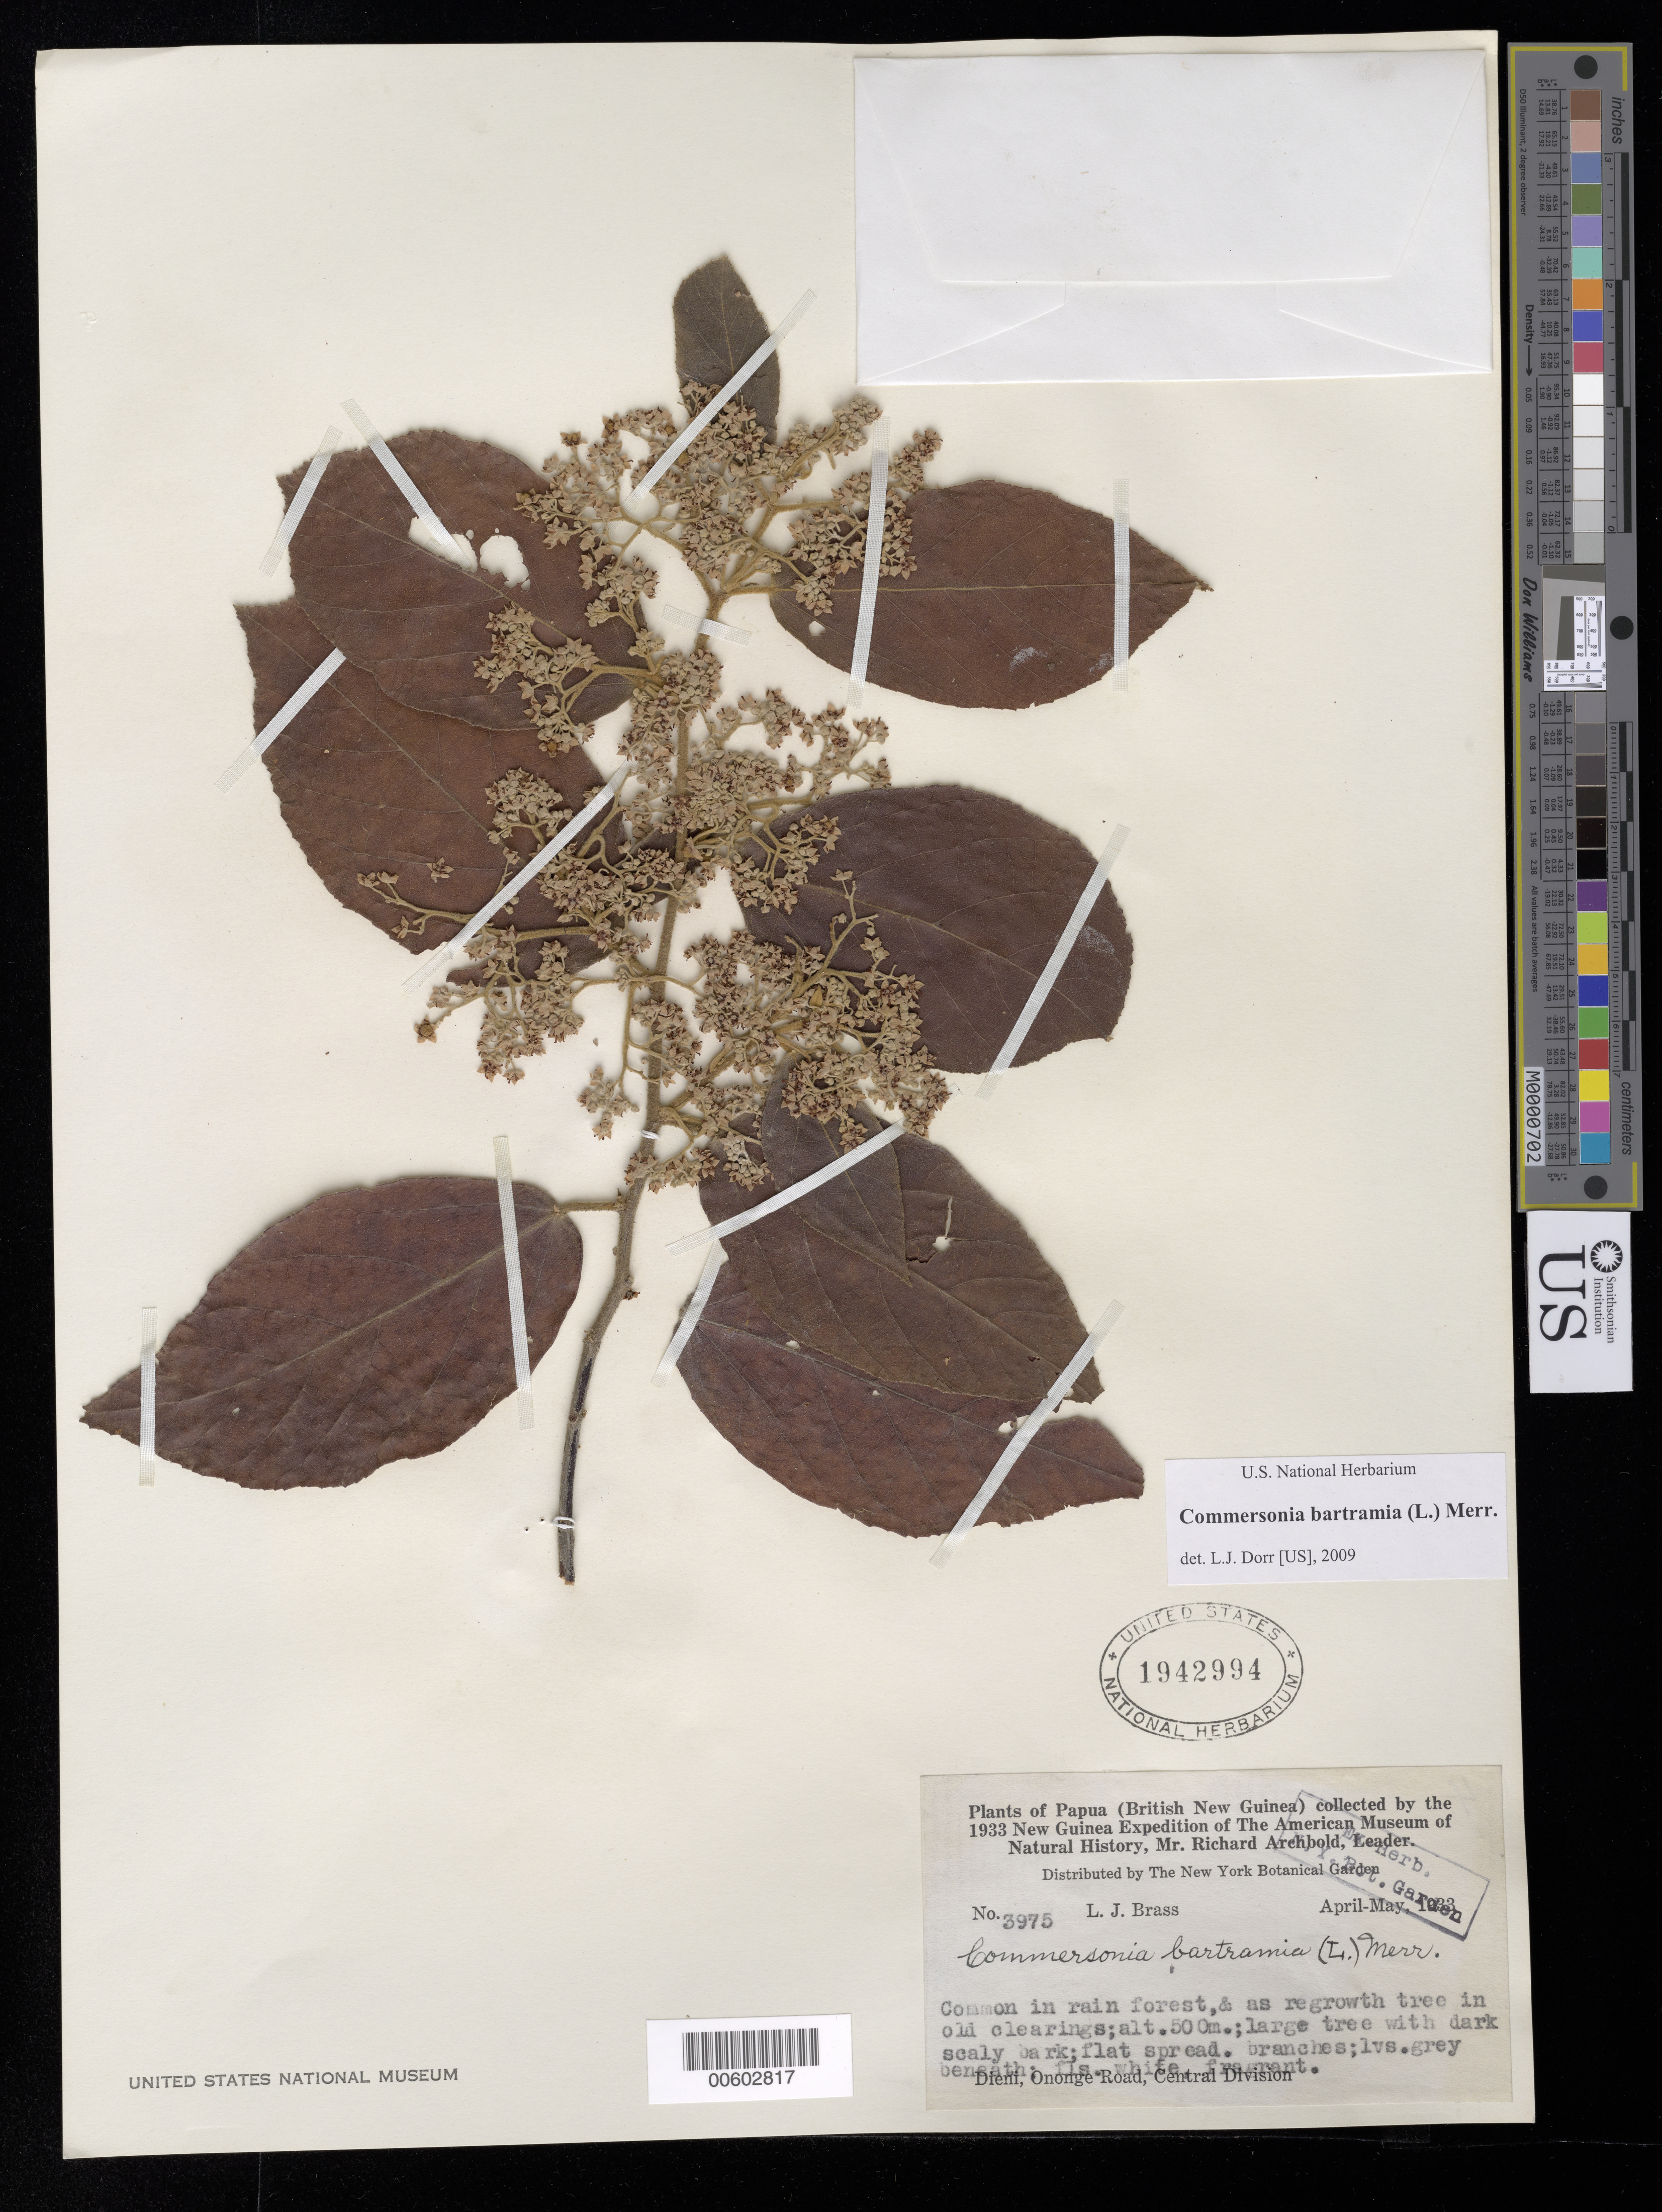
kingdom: Plantae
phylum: Tracheophyta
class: Magnoliopsida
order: Malvales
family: Malvaceae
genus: Commersonia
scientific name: Commersonia bartramia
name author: (L.) Merr.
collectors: L. J. Brass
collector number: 3975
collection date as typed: Apr 1933 to -- May 1933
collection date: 1933-04/1933-05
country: Papua New Guinea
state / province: Central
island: New Guinea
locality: Dieni, Ononge Road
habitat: Common in rain forest & as regrowth tree in old clearings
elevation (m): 500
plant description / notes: US, A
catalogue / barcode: US 1942994